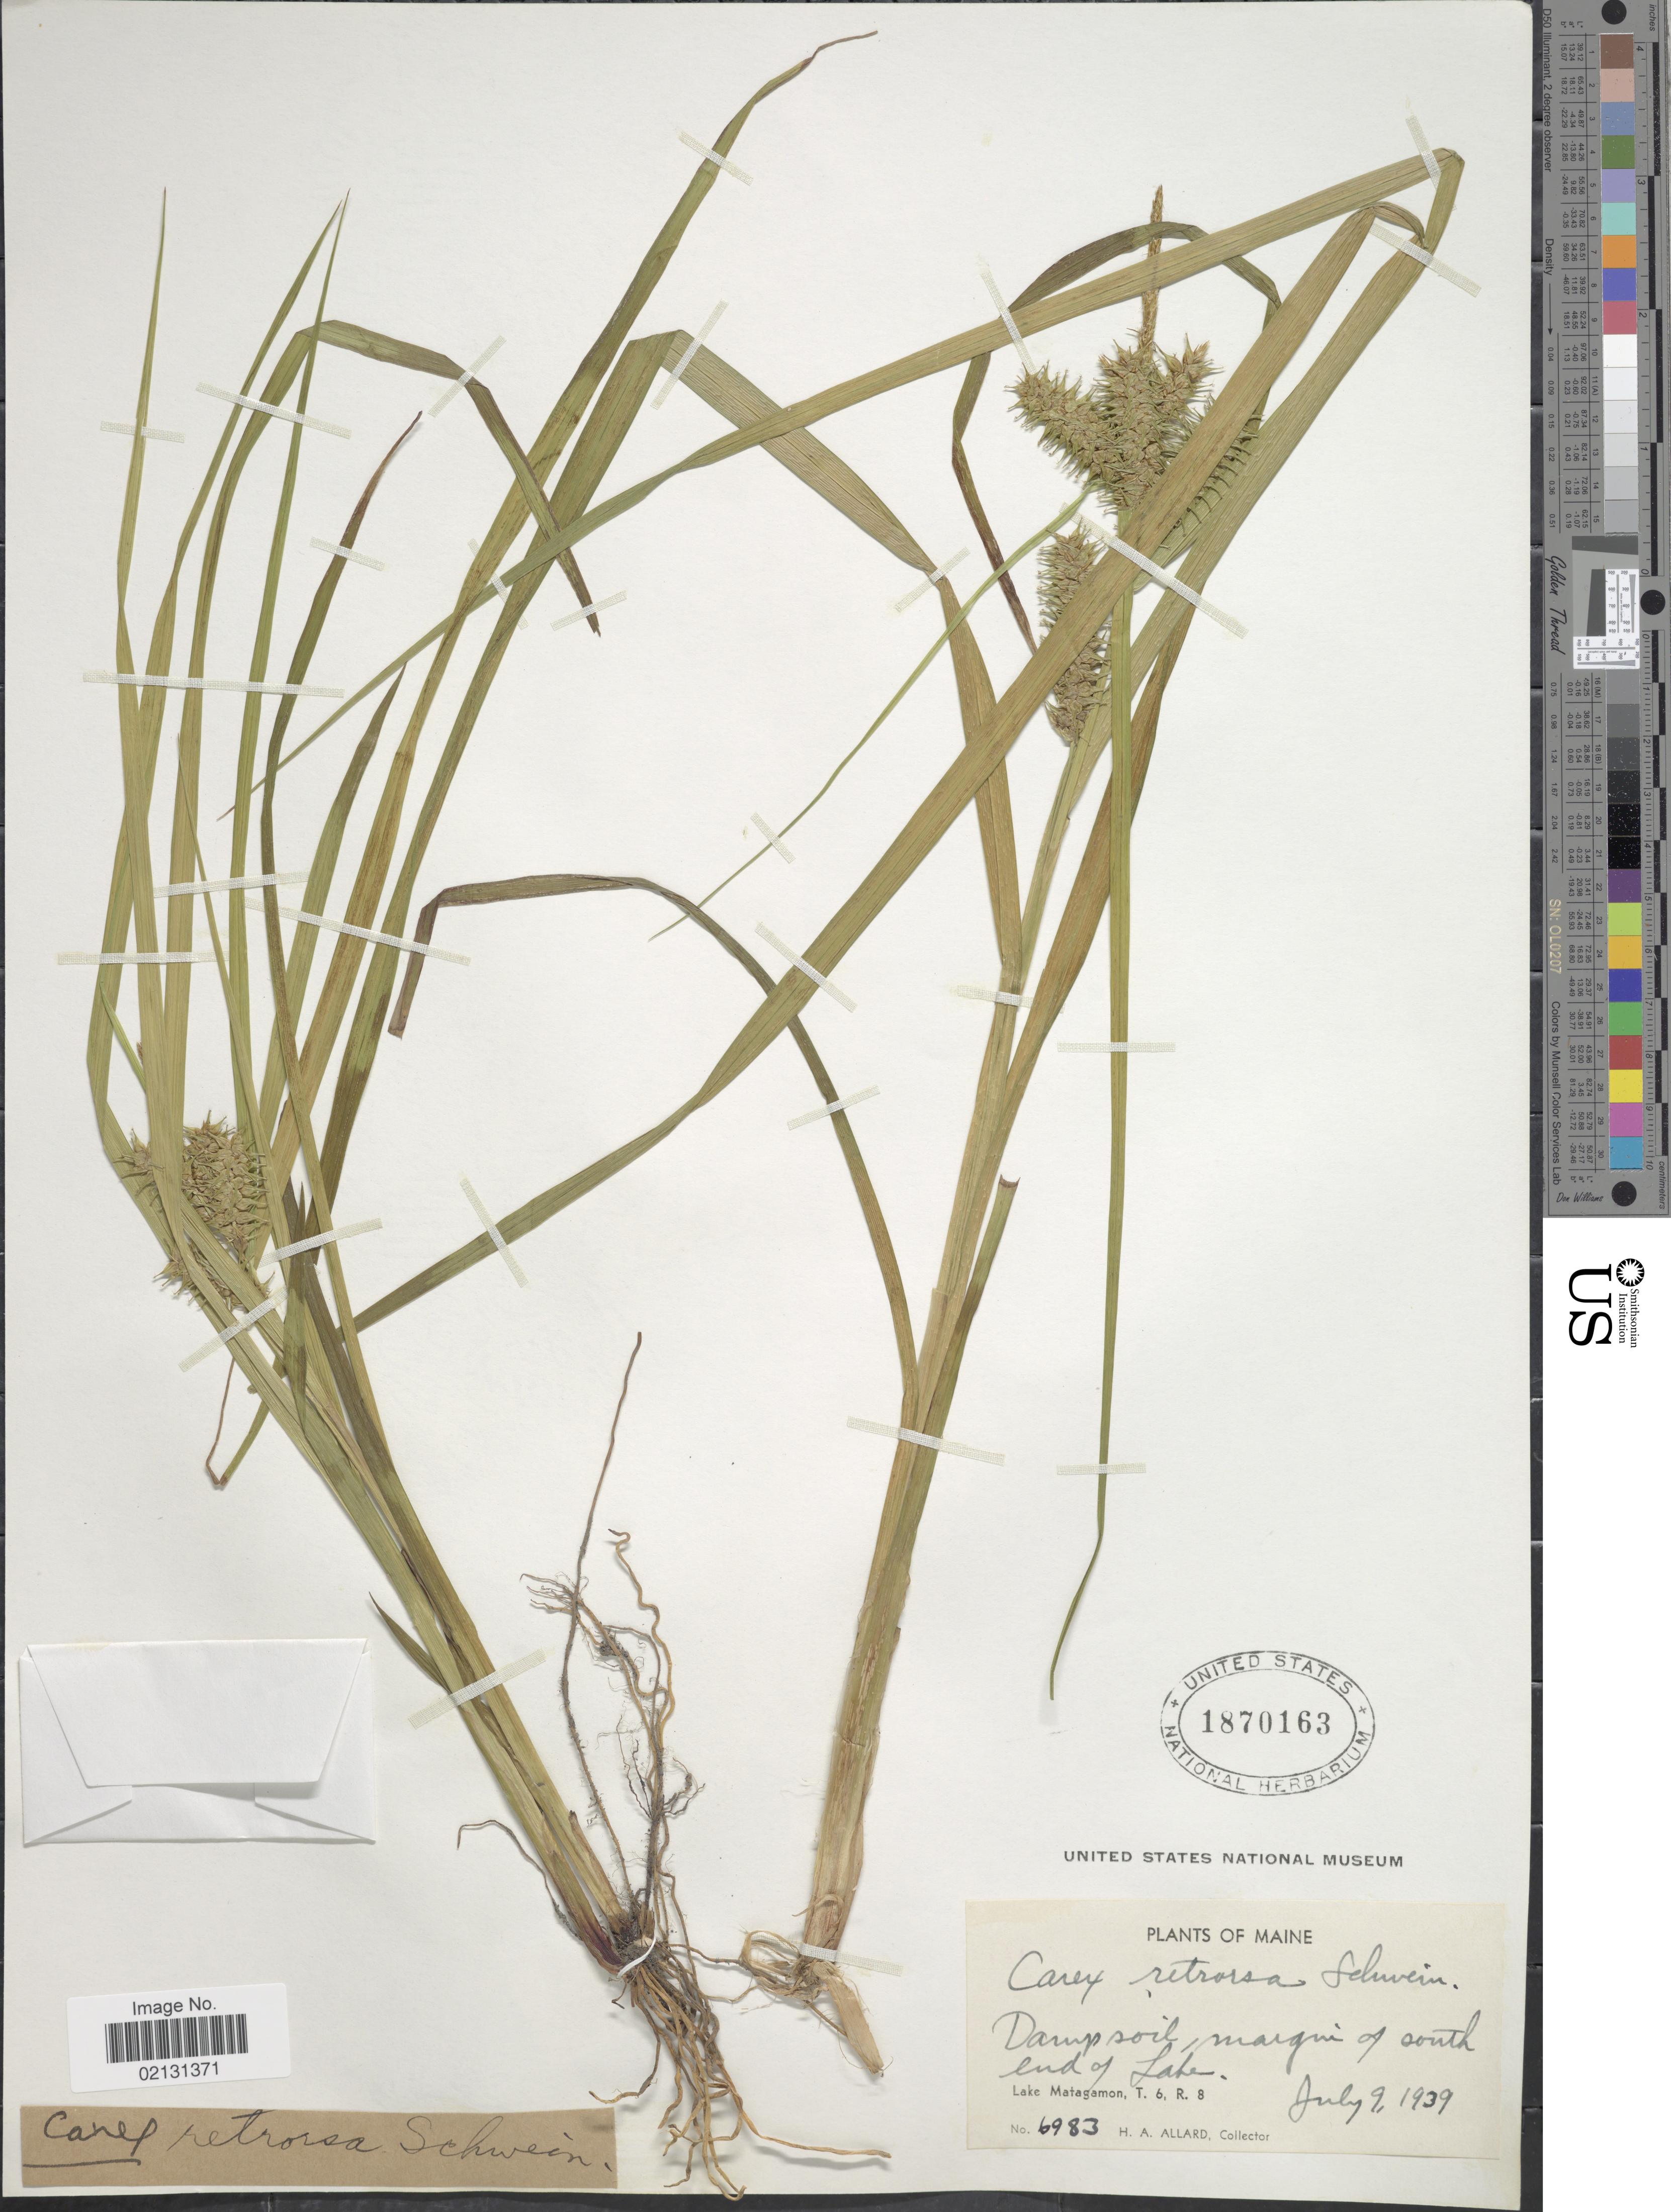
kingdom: Plantae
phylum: Tracheophyta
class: Liliopsida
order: Poales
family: Cyperaceae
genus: Carex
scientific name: Carex retrorsa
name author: Schwein.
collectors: H. A. Allard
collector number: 6983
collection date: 1939-07-09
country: United States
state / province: Maine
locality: Damp soil margin of south end of Lake, Lake Matagamon, T. 6, R. 8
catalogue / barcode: US 1870163